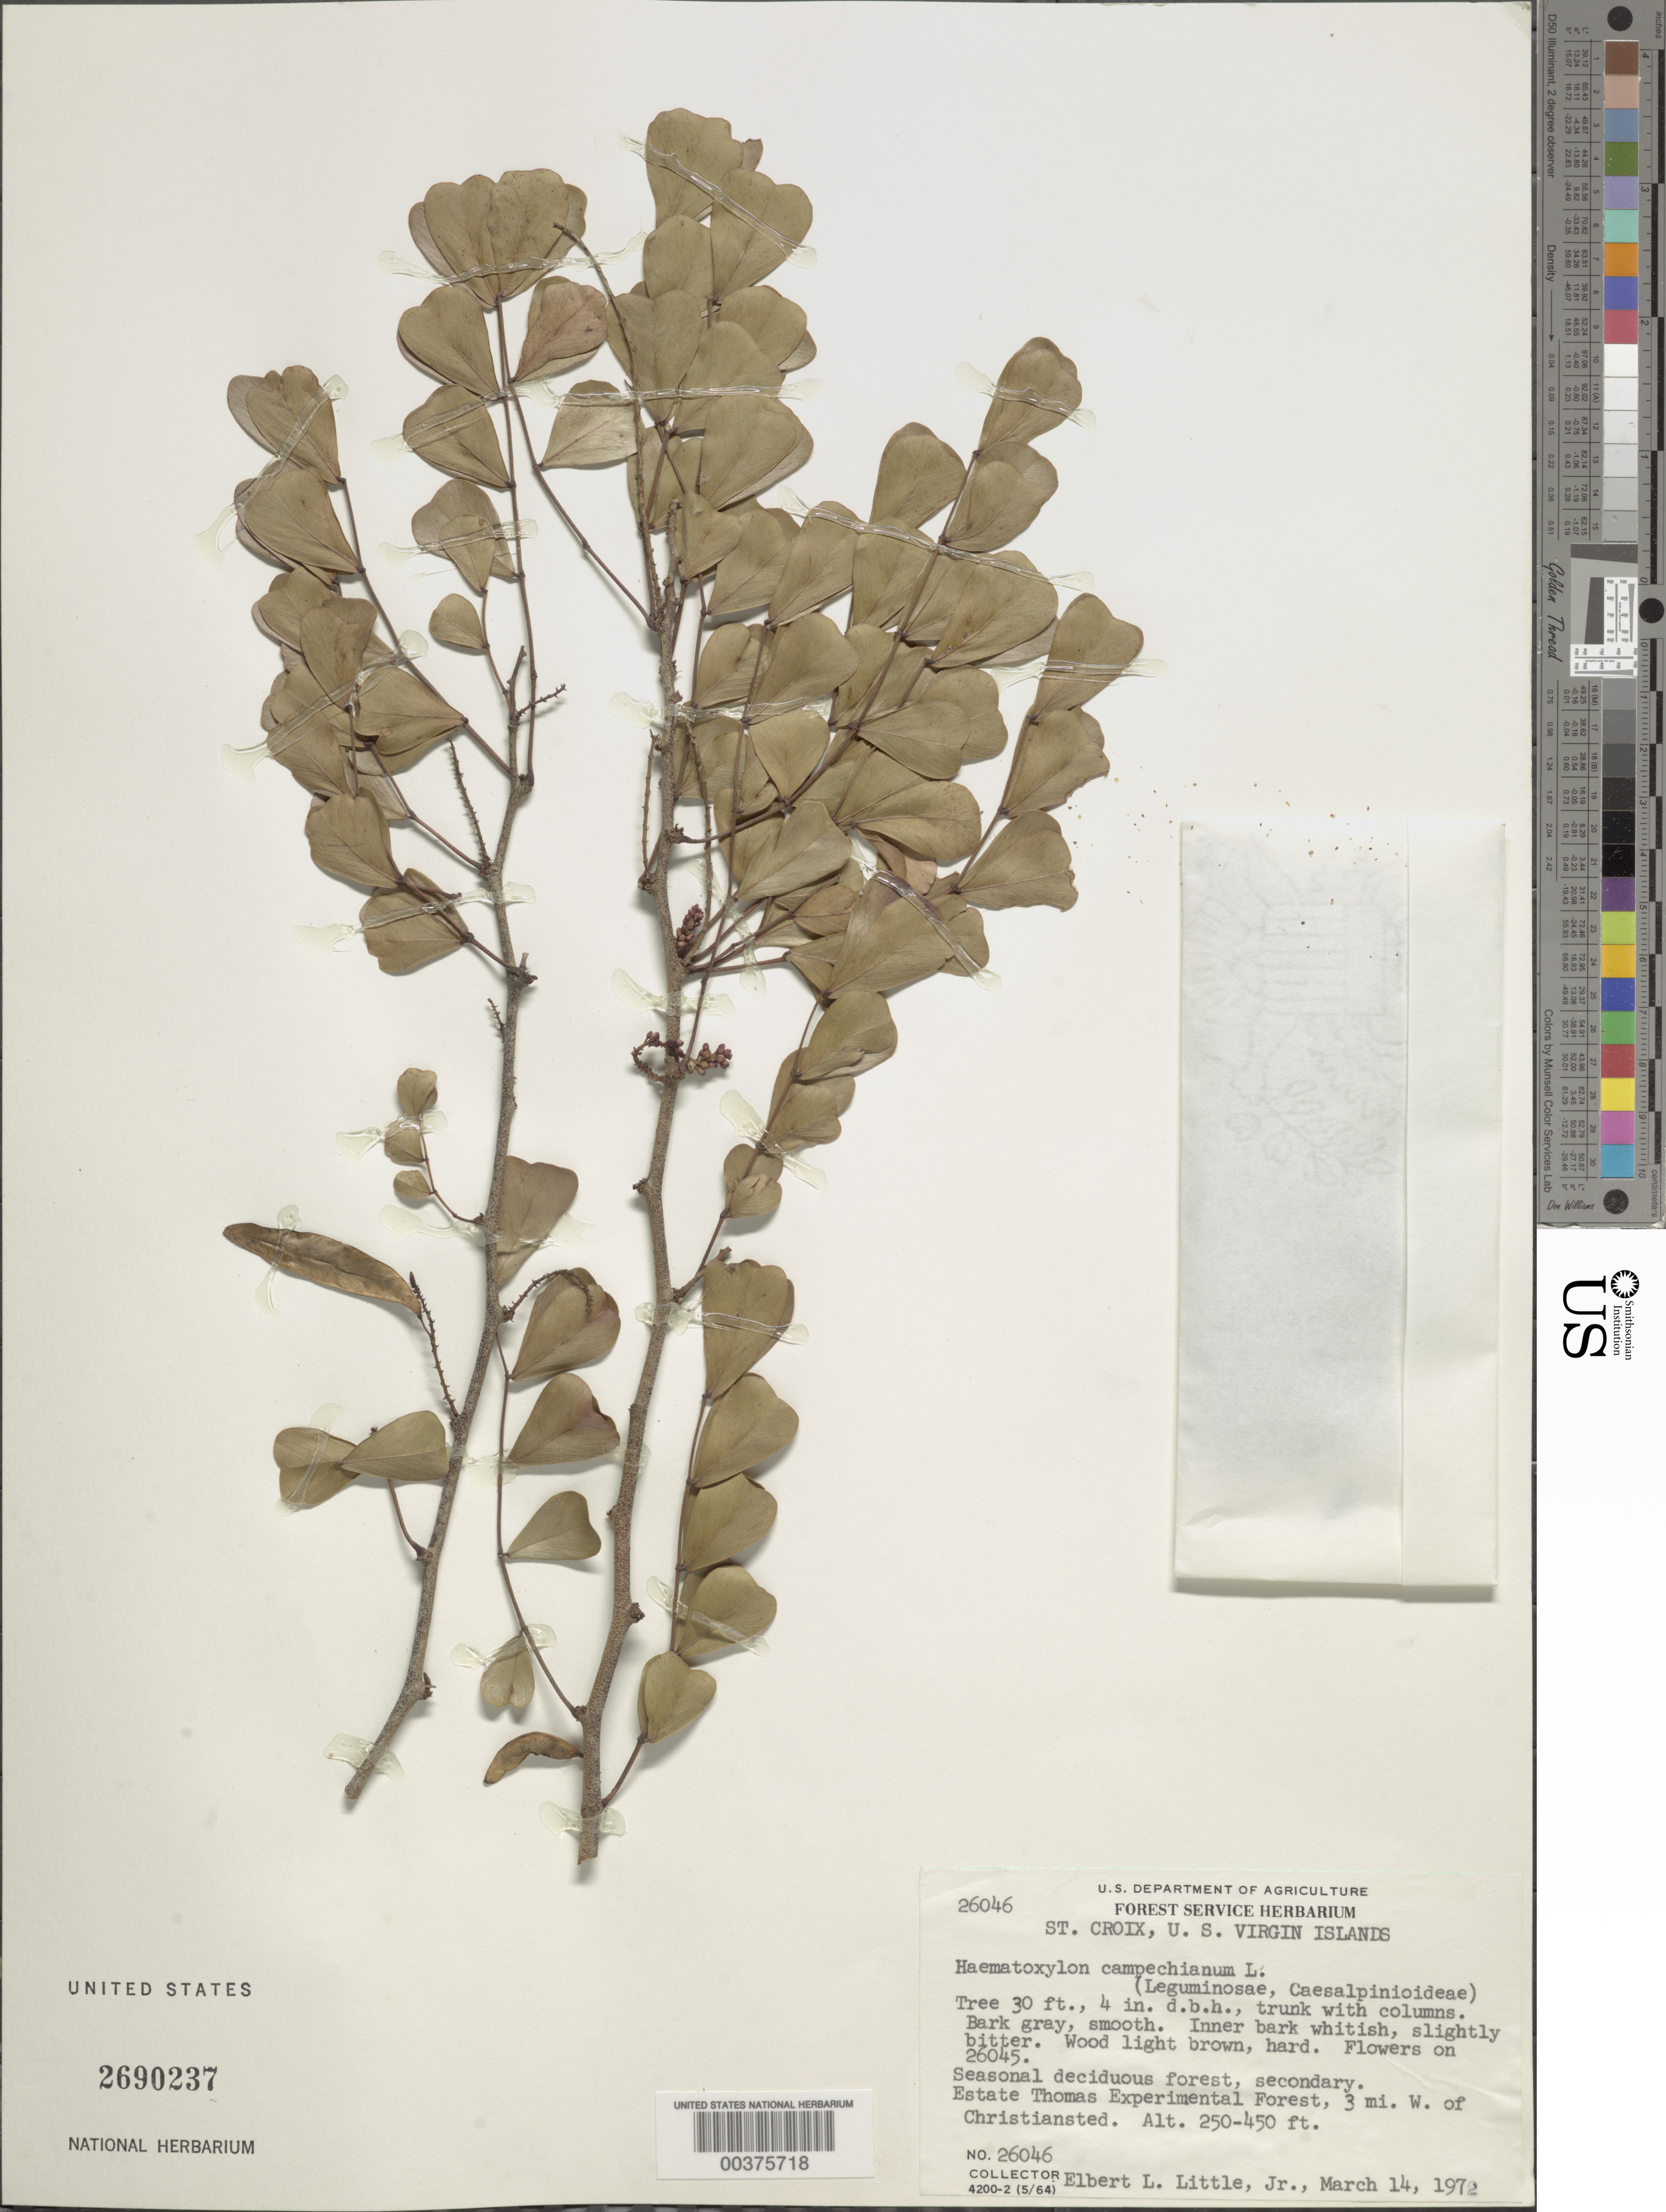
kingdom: Plantae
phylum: Tracheophyta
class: Magnoliopsida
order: Fabales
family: Fabaceae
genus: Haematoxylum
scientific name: Haematoxylum campechianum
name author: L.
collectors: E. L. Little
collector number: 26046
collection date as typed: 14 Mar 1972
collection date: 1972-03-14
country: U.S. Virgin Islands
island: St. Croix Island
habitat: Seasonal deciduous forest, secondary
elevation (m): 250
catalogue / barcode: US 2690237